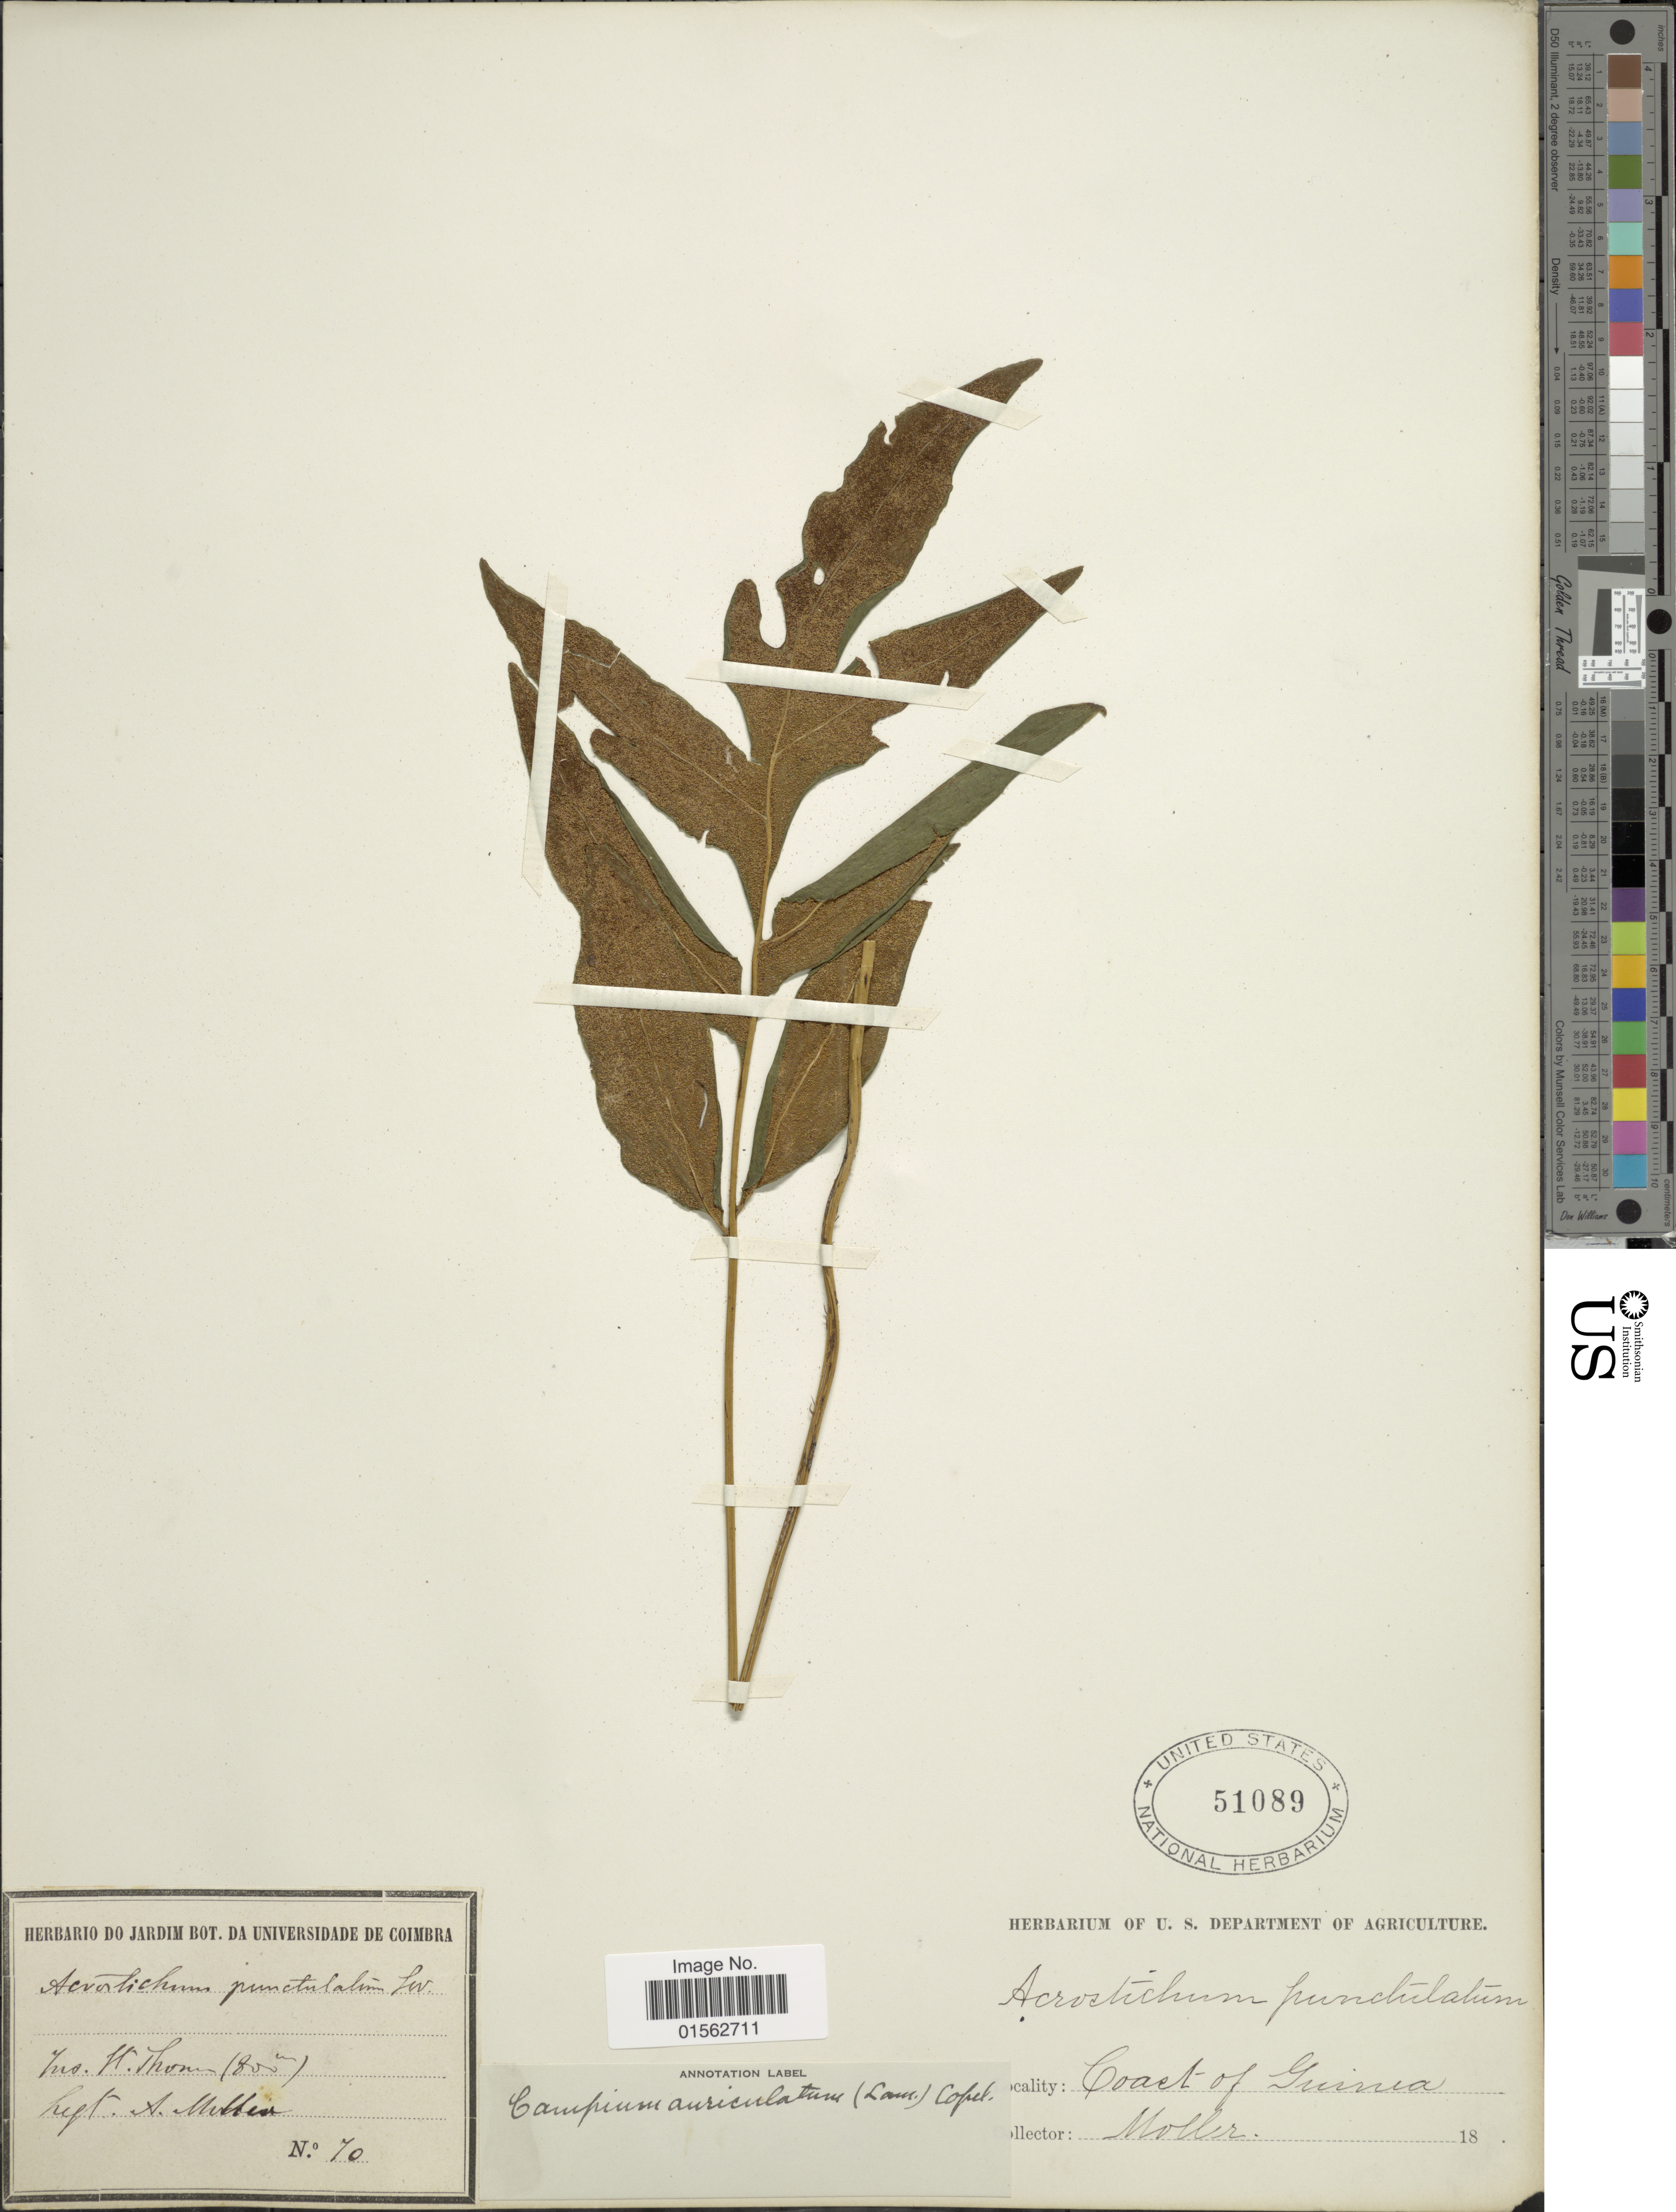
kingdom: Plantae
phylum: Tracheophyta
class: Polypodiopsida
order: Polypodiales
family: Dryopteridaceae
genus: Bolbitis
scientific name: Bolbitis auriculata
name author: (Lam.) Alston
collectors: A. Moller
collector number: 70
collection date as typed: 18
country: Guinea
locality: Coast of Guinea, In. St. Thomas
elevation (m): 800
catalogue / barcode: US 51089